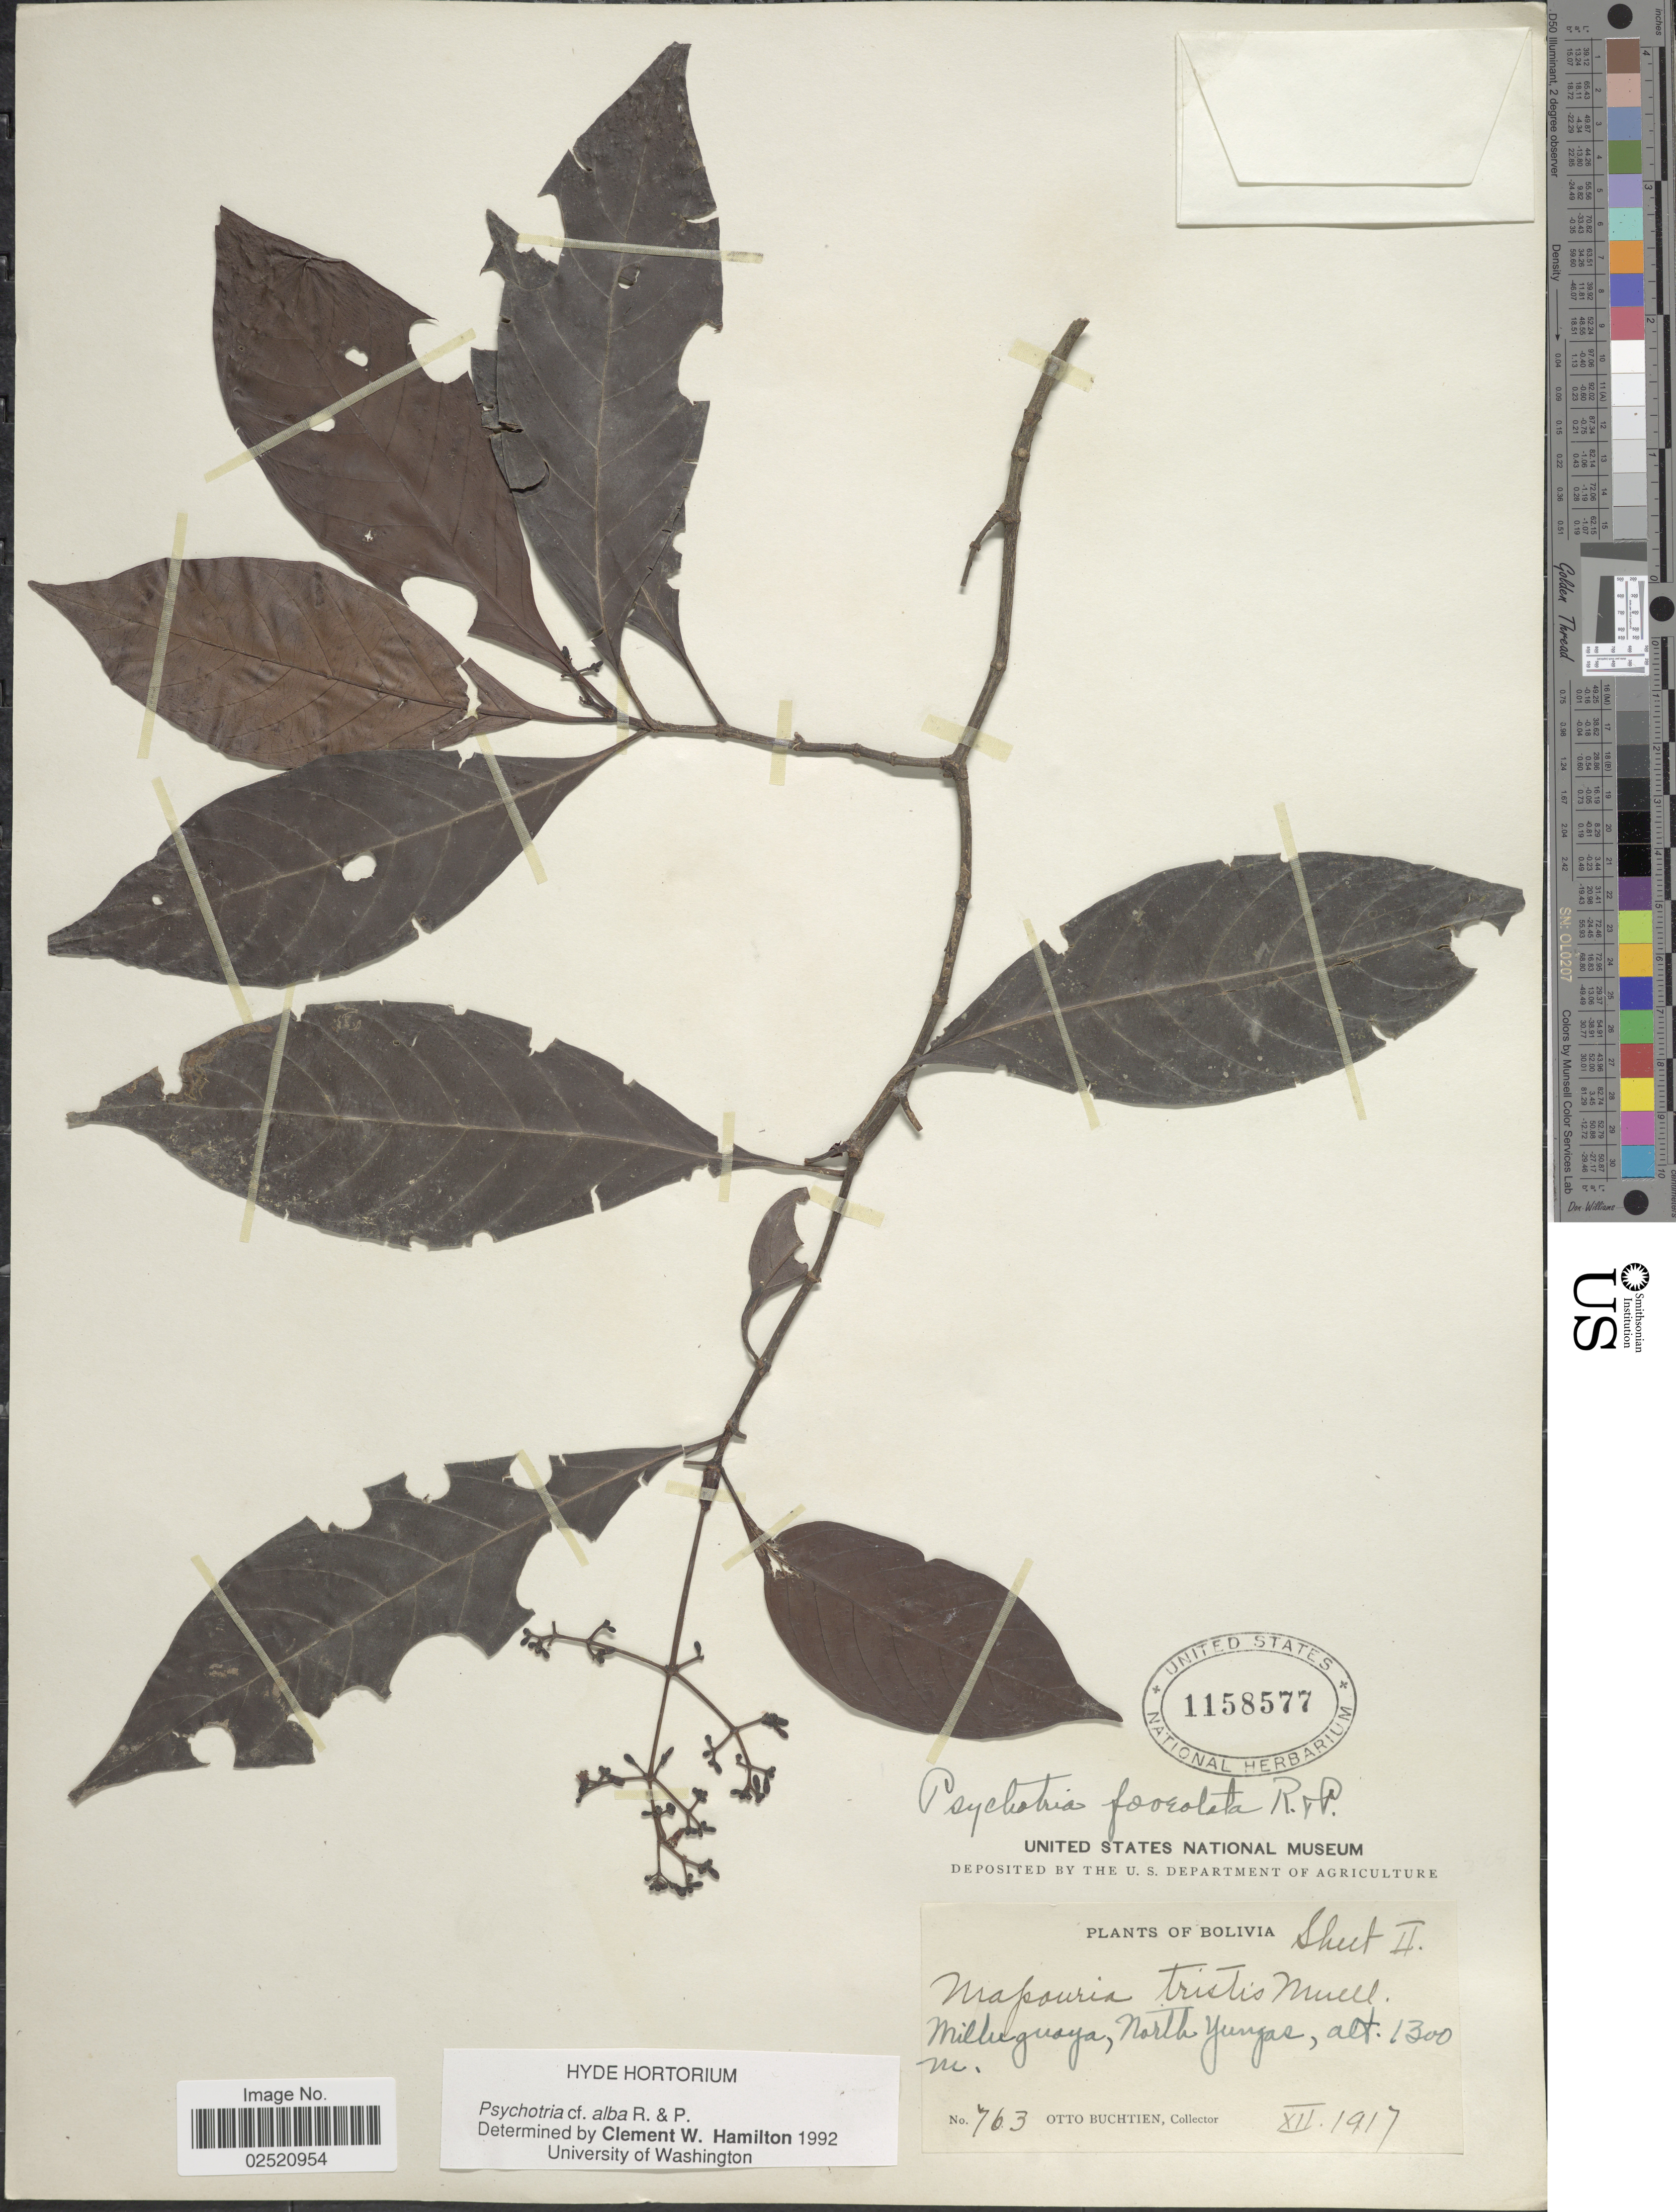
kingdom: Plantae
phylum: Tracheophyta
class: Magnoliopsida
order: Gentianales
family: Rubiaceae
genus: Psychotria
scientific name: Psychotria alba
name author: Ruiz & Pav.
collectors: O. Buchtien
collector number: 763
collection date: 1917-12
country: Bolivia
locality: Milluguaya, North Yungas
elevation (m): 1300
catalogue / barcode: US 1158577